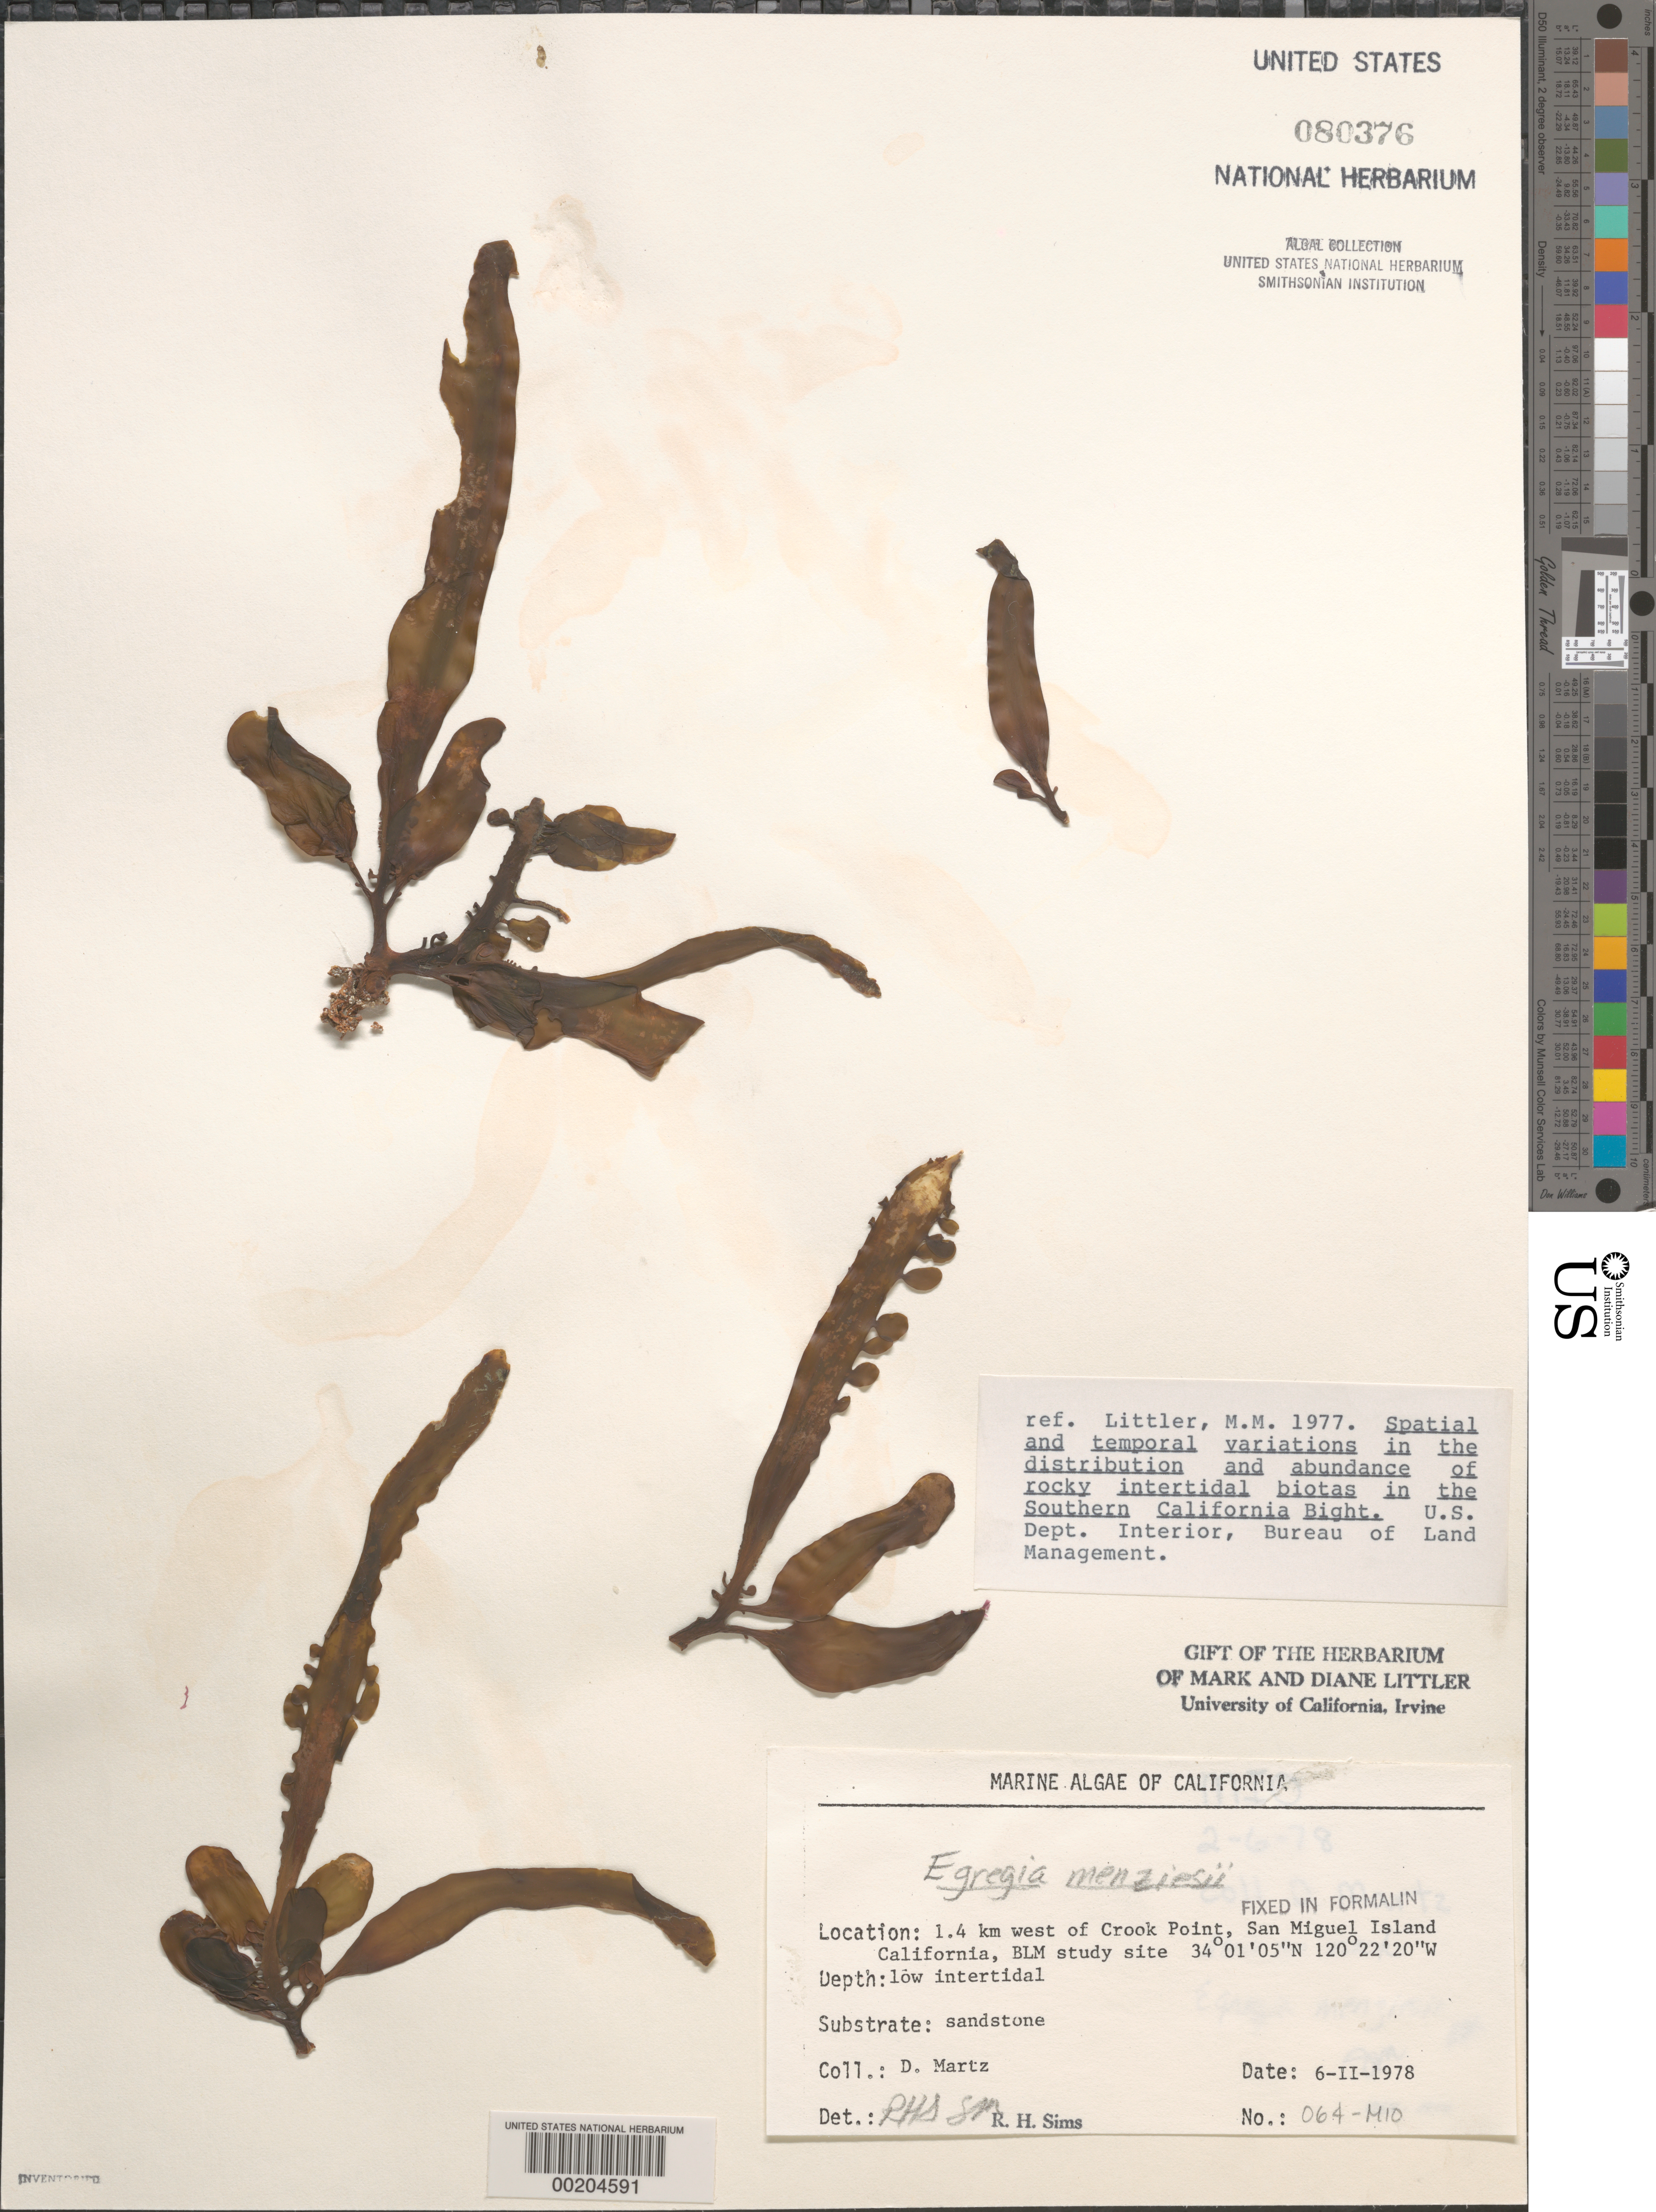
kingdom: Chromista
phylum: Ochrophyta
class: Phaeophyceae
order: Laminariales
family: Lessoniaceae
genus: Egregia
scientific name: Egregia menziesii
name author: (Turner) Aresch.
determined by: Sims, Robert H.; Murray, S. N.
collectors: D. Martz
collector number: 064-mio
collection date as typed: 06 Feb 1978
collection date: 1978-02-06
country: United States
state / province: California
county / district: Santa Barbara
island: San Miguel Island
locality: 1.4 km north of Crook Point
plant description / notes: BLM-SOCALBIGHT Rocky Intertidal Survey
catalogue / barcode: US 80376